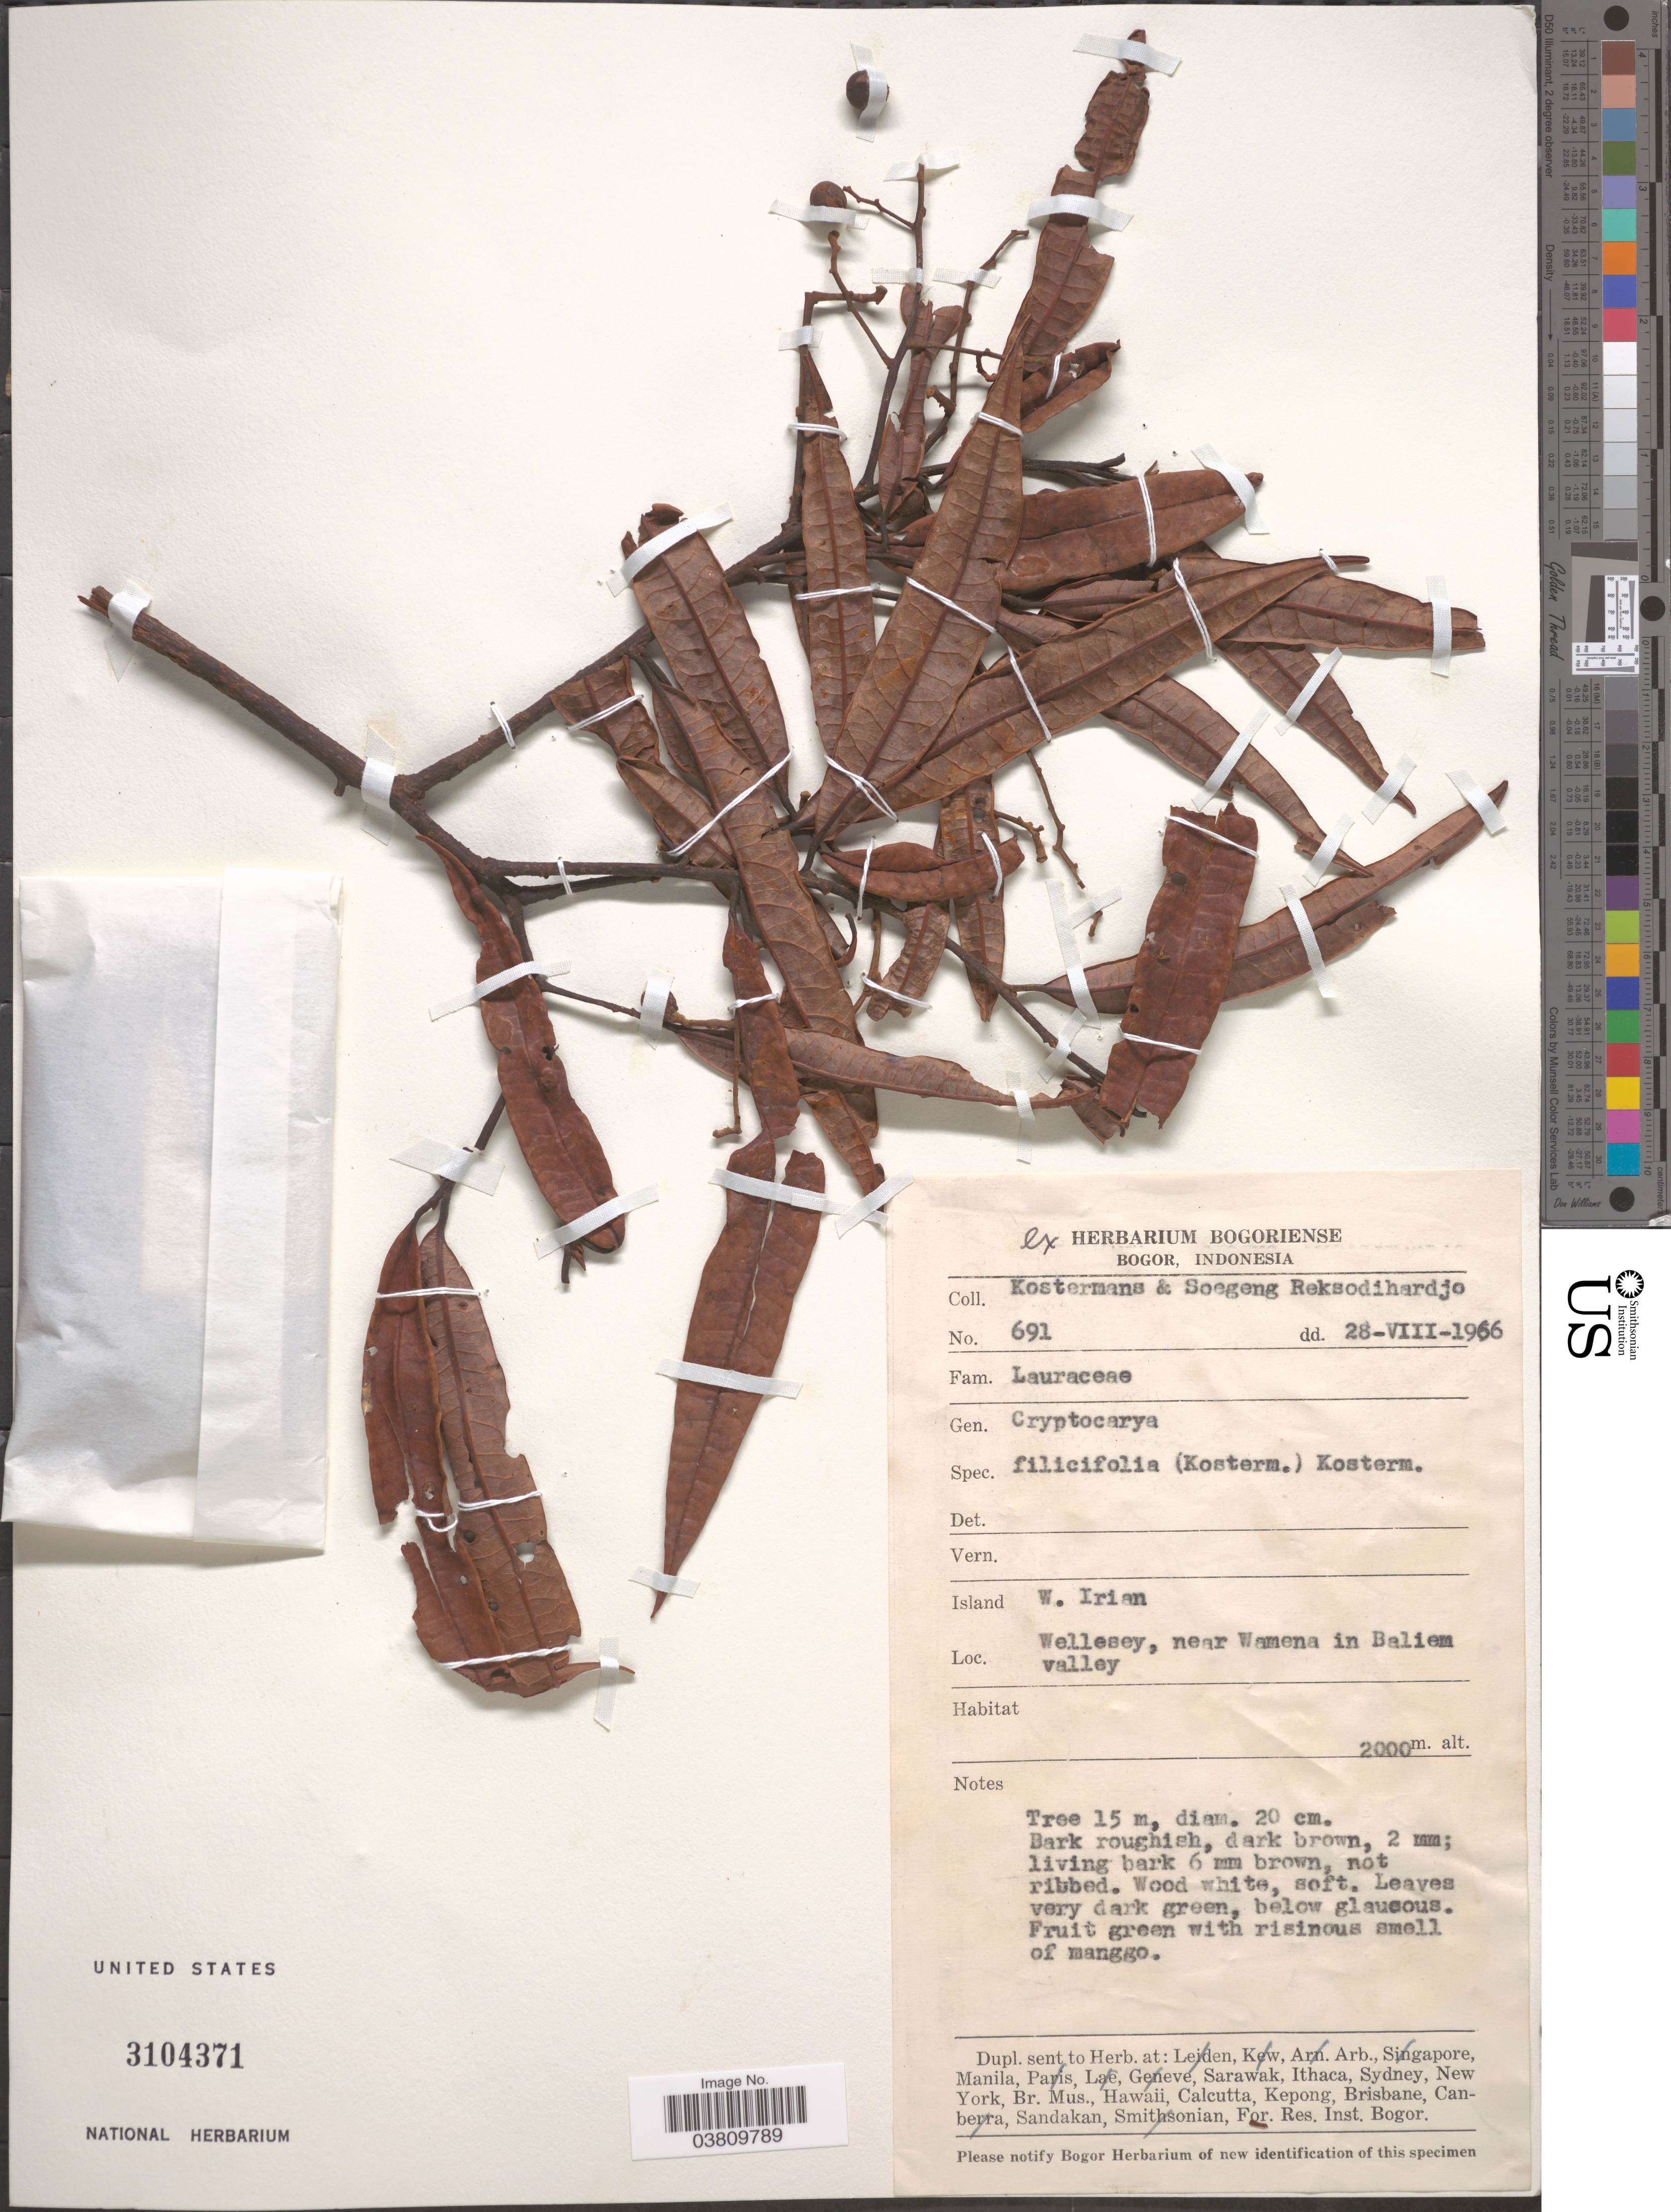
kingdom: Plantae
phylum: Tracheophyta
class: Magnoliopsida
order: Laurales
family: Lauraceae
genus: Cryptocarya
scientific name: Cryptocarya filicifolia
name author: (Kosterm.) Kosterm.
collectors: Kostermans & S. Reksodihardjo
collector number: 691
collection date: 1966-08-28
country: Indonesia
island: New Guinea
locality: Island W. Irian. Wellesey, near Wamena in Baliem valley.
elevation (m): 2000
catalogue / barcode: US 3104371